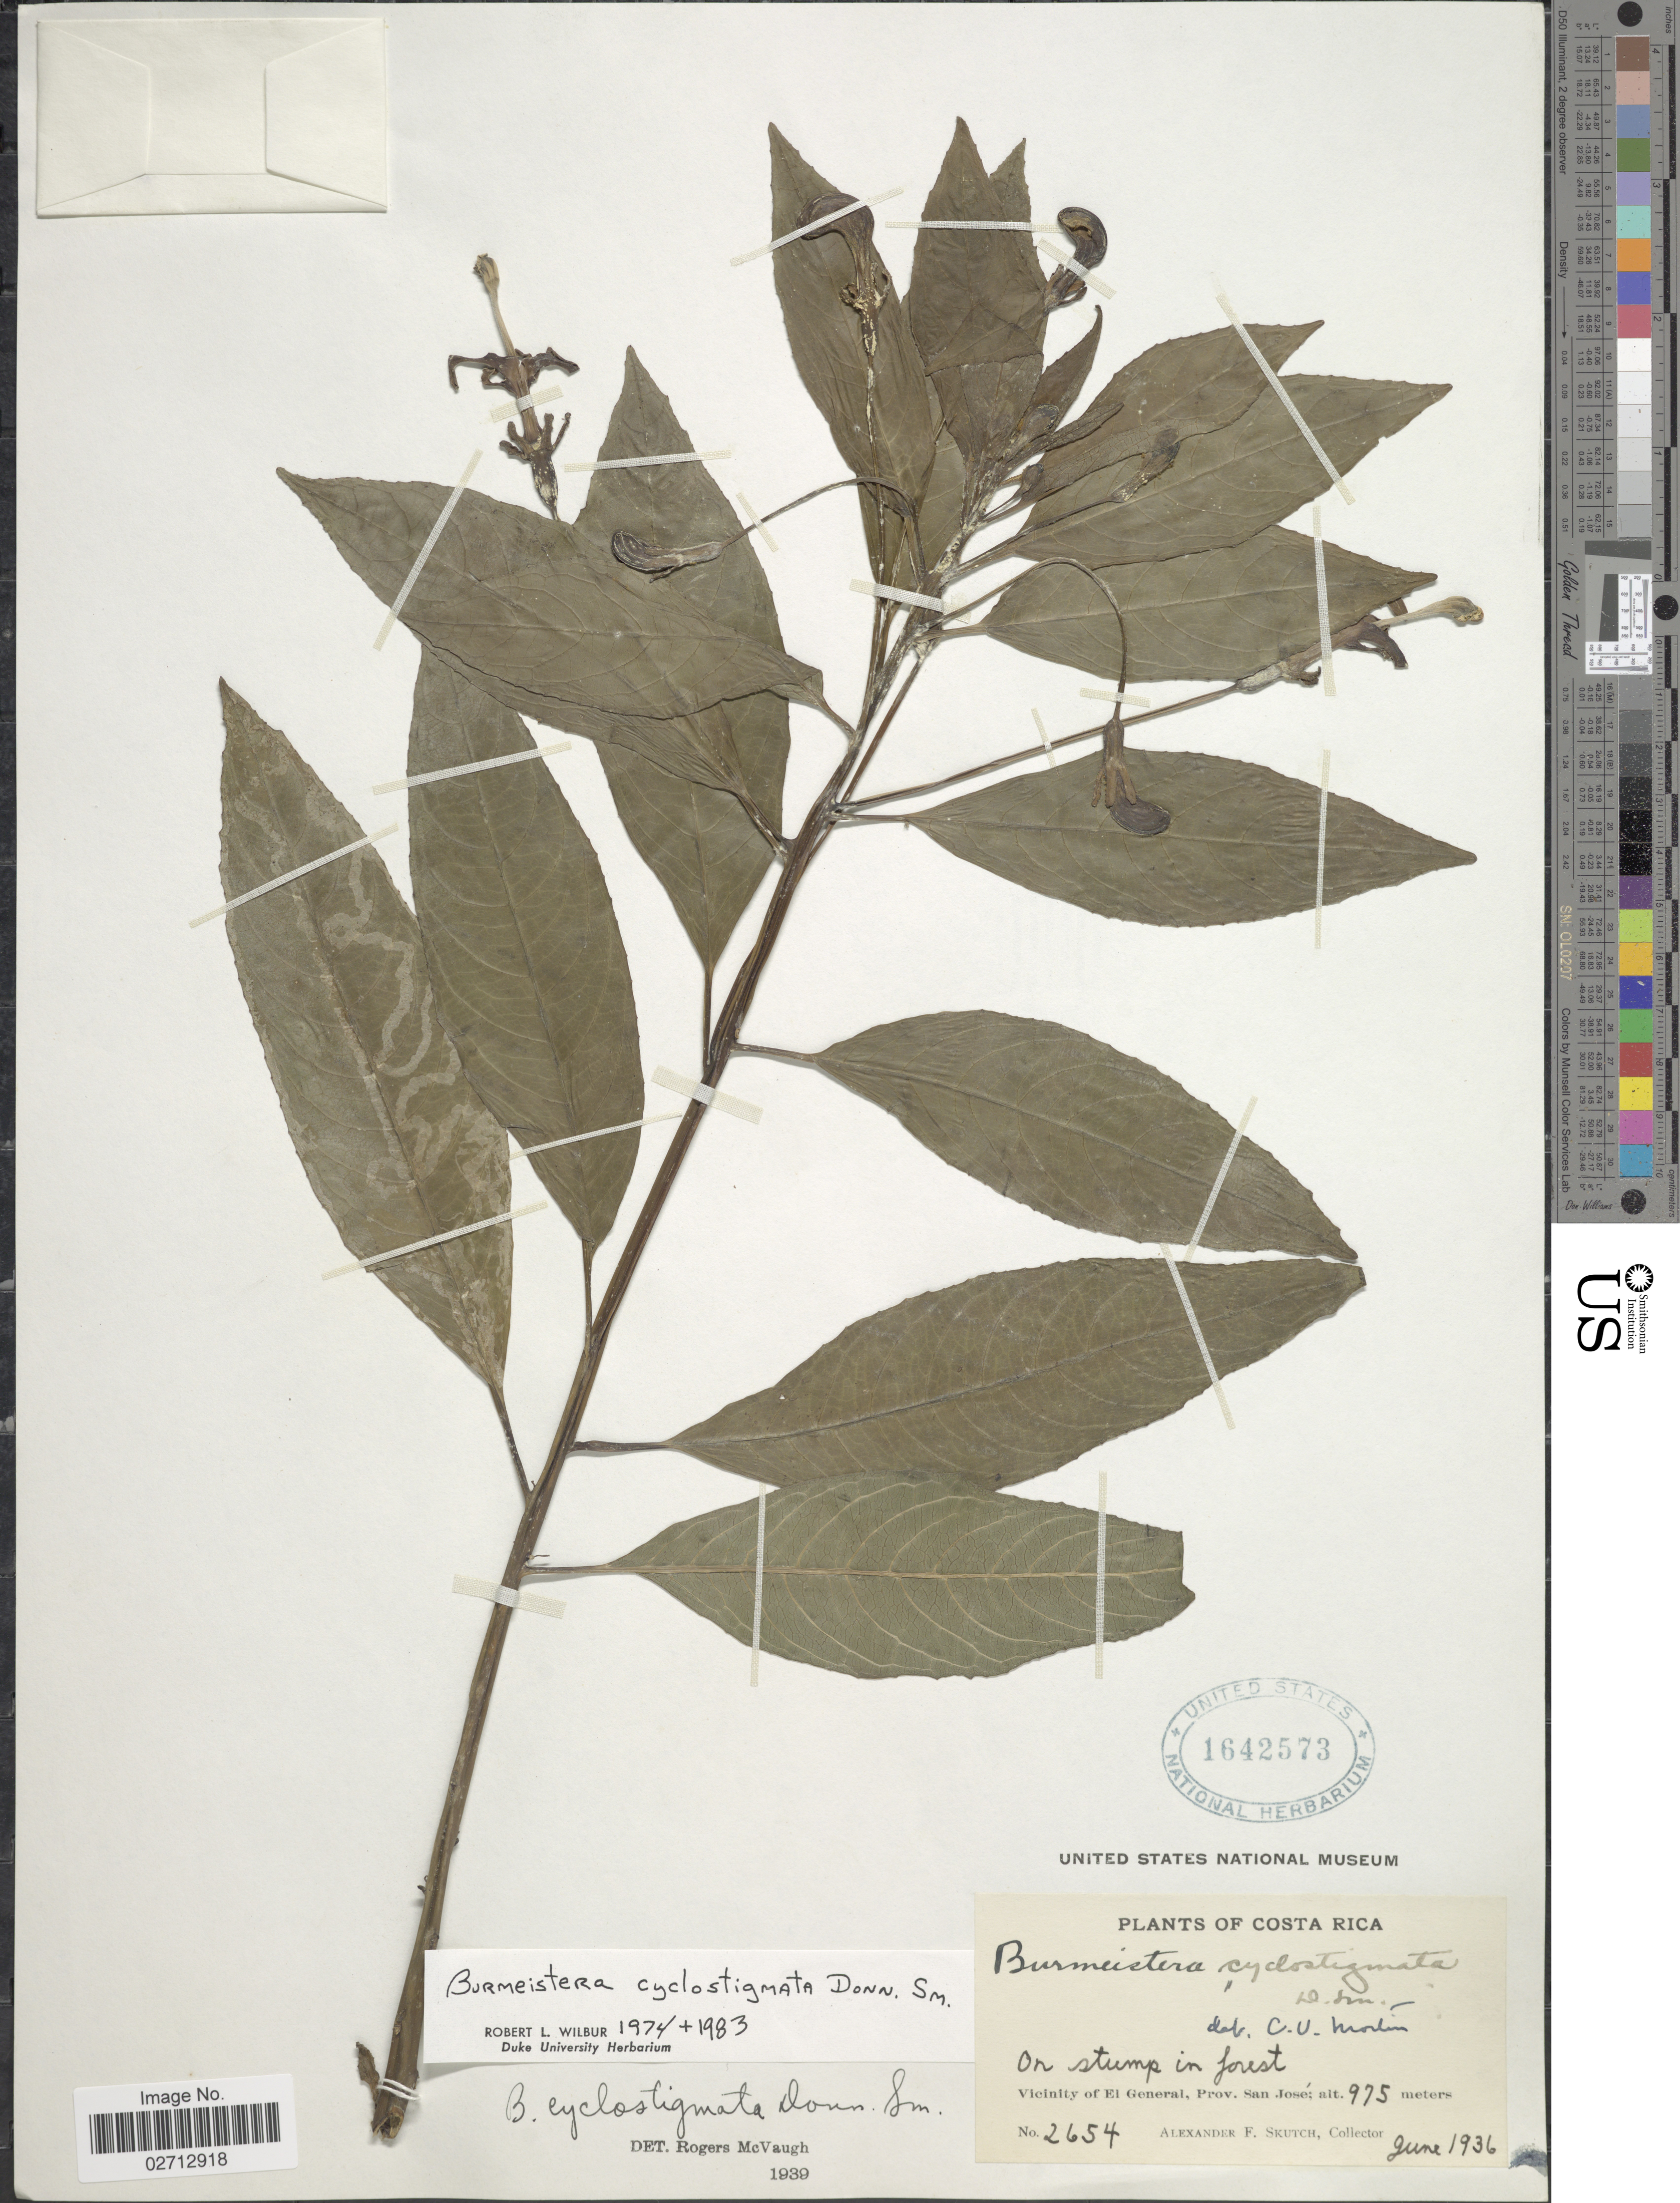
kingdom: Plantae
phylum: Tracheophyta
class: Magnoliopsida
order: Asterales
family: Campanulaceae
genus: Burmeistera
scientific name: Burmeistera cyclostigmata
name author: Donn. Sm.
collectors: A. F. Skutch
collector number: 2654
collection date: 1936-06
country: Costa Rica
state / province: San José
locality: Vicinity of El General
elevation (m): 975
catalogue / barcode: US 1642573